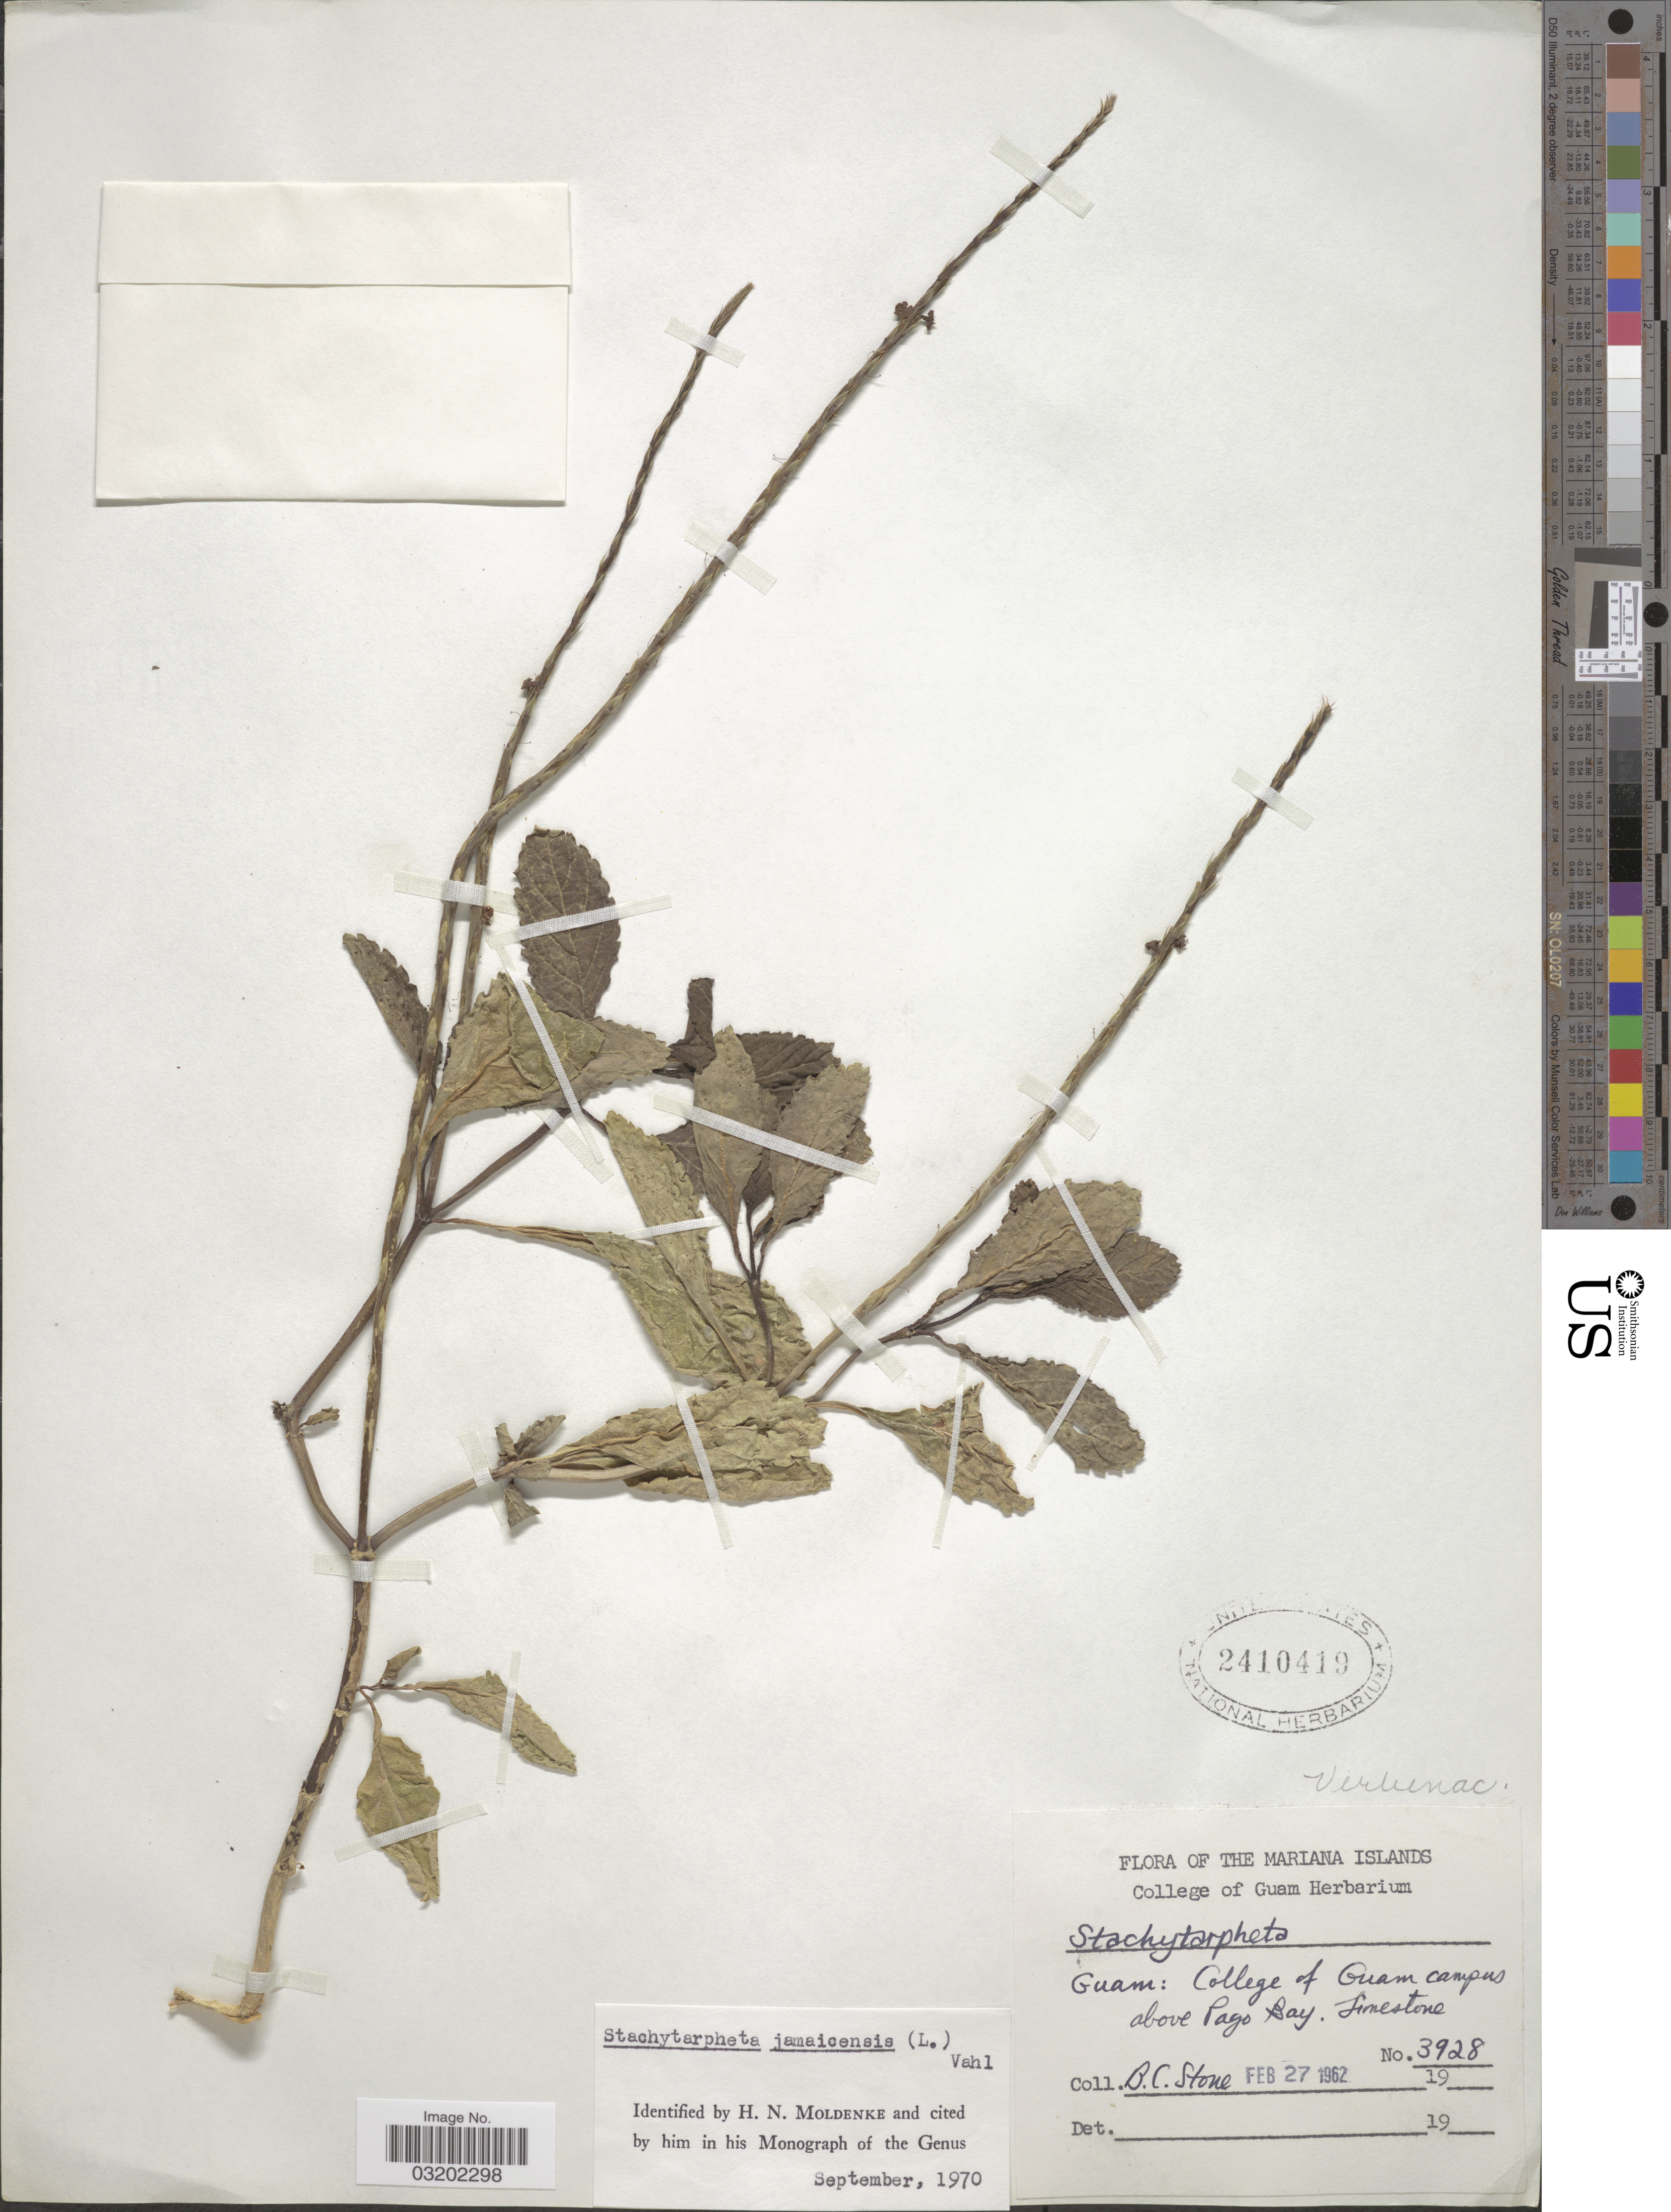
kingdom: Plantae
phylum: Tracheophyta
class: Magnoliopsida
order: Lamiales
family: Verbenaceae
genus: Stachytarpheta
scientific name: Stachytarpheta jamaicensis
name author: (L.) Vahl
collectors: B. C. Stone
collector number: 3928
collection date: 1962-02-27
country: Guam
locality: Mariana Islands. College of Guam campus above Payo [interpreted] Bay. Limestone.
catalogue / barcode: US 2410419